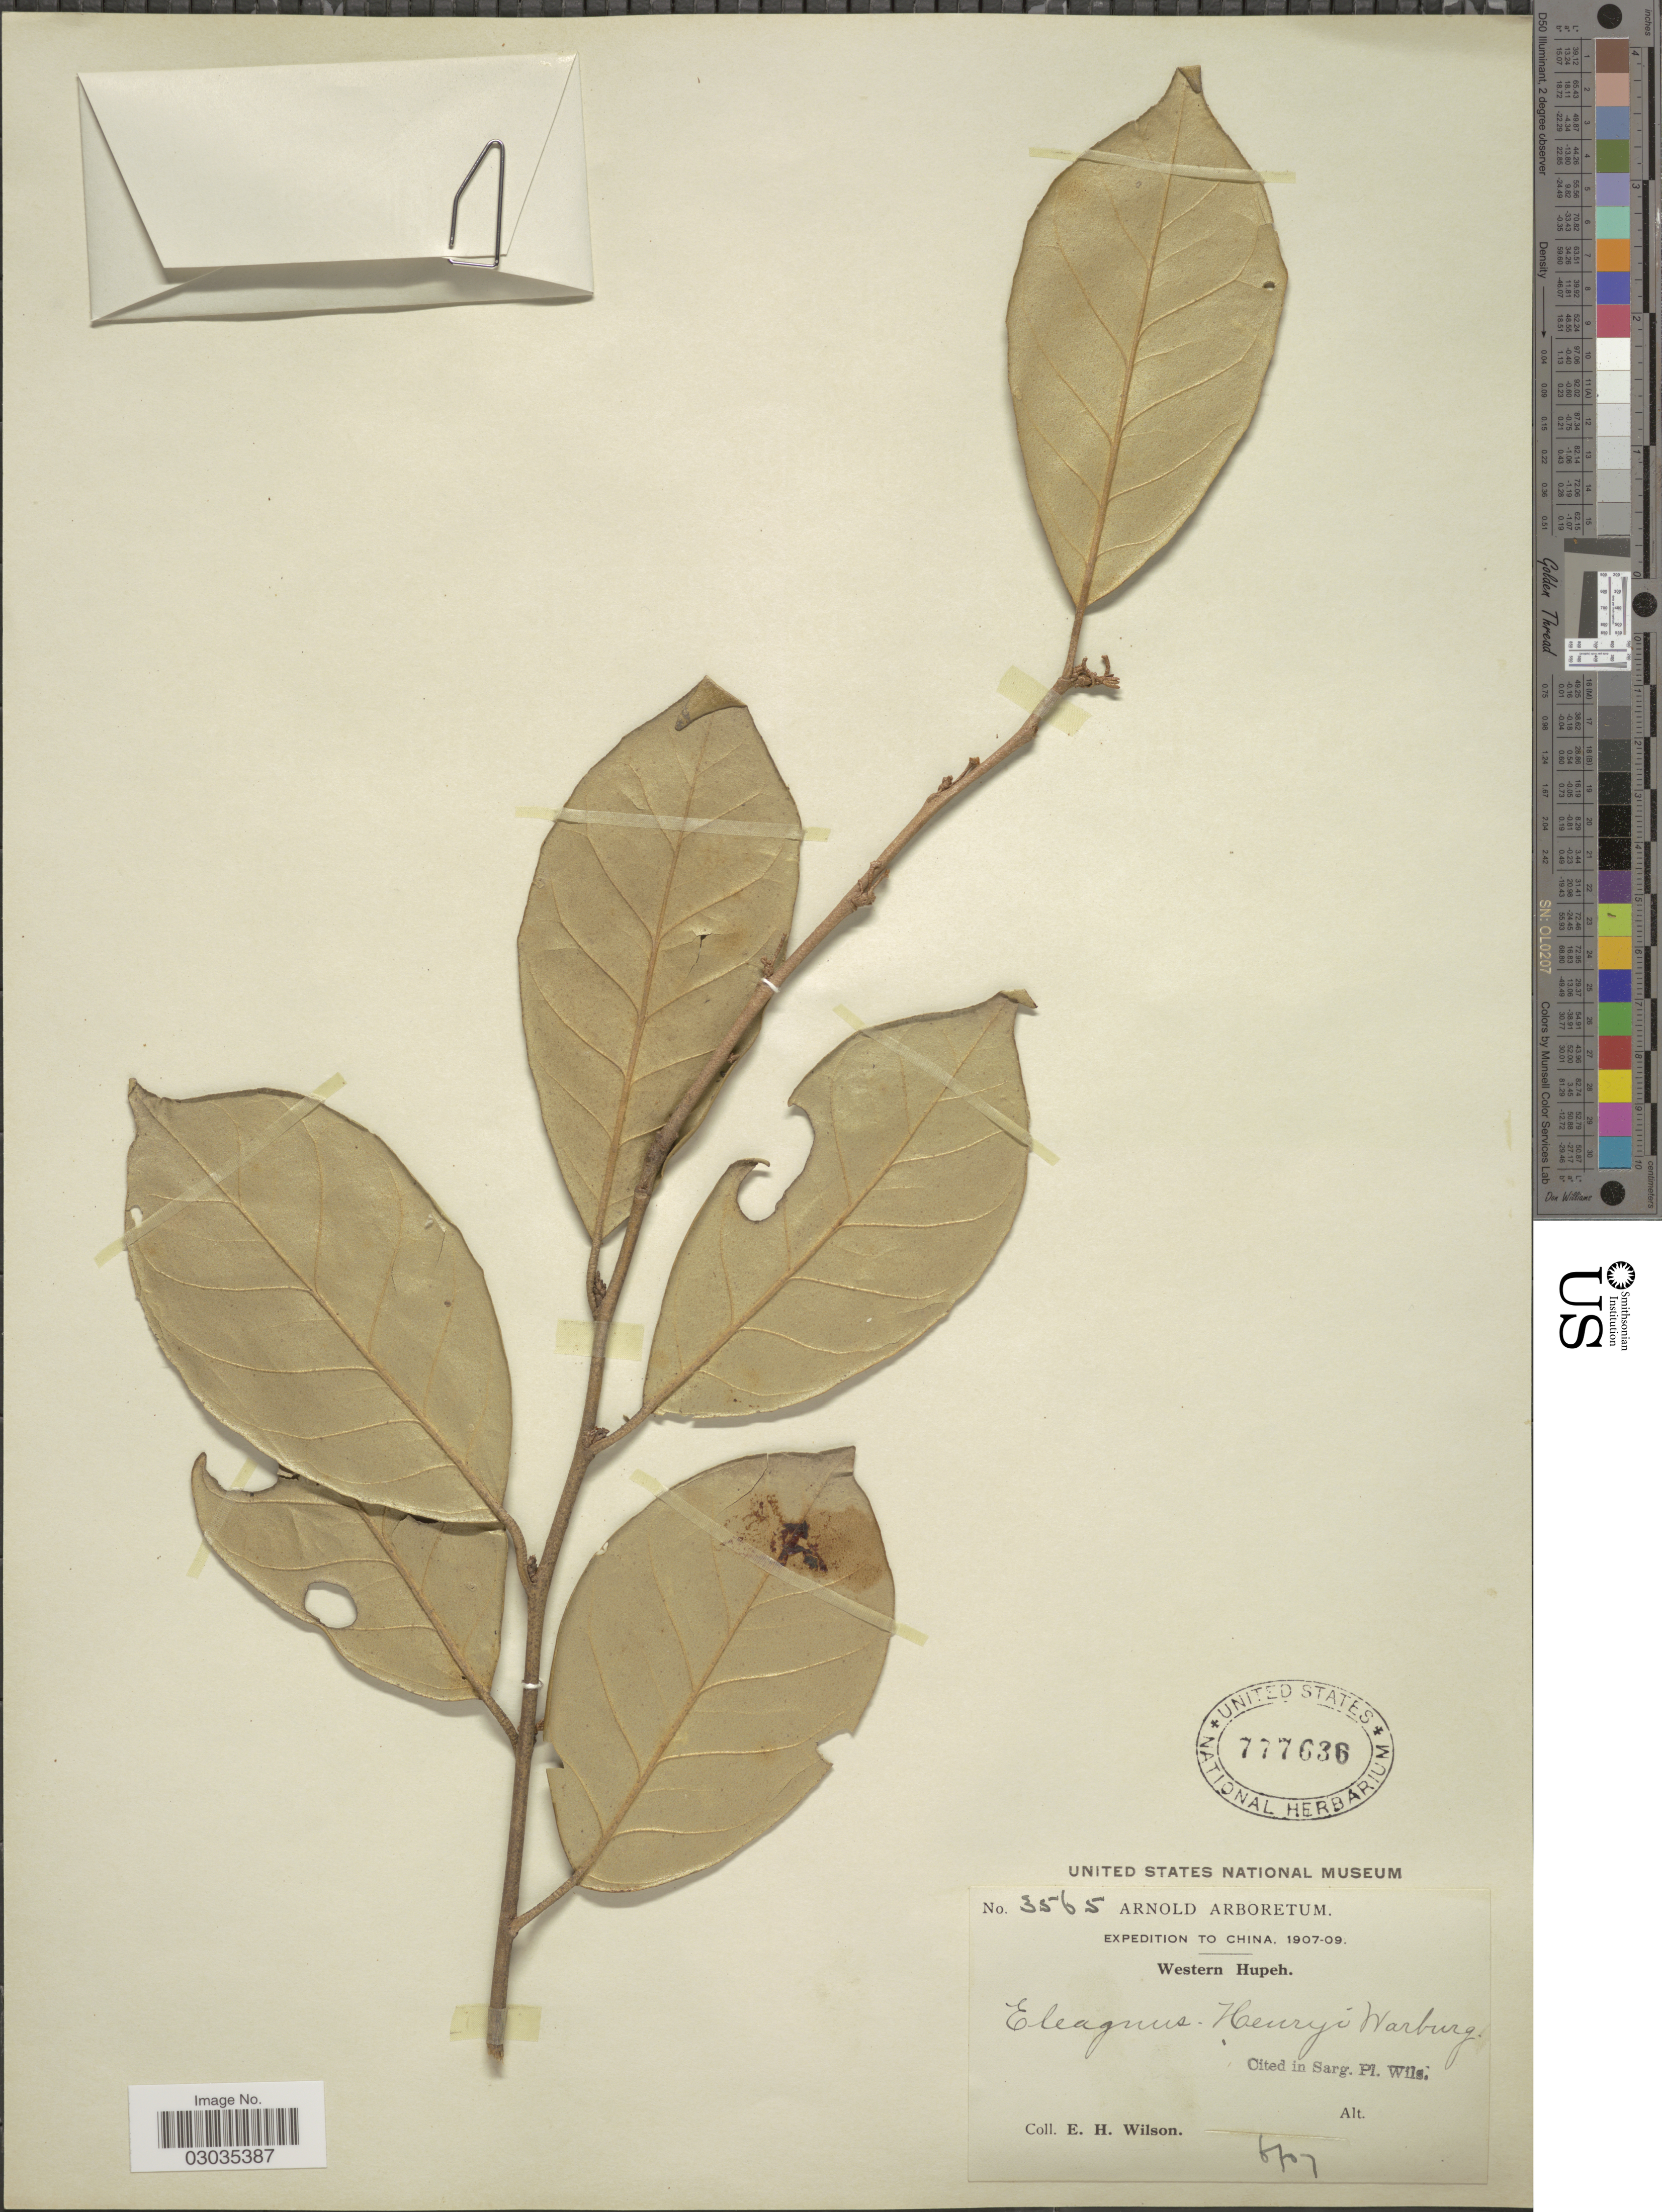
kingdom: Plantae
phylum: Tracheophyta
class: Magnoliopsida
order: Rosales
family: Elaeagnaceae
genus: Elaeagnus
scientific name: Elaeagnus henryi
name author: Warb.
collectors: E. Wilson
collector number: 3565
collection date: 1907-06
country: China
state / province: Hubei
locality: Western Hupeh.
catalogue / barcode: US 777636